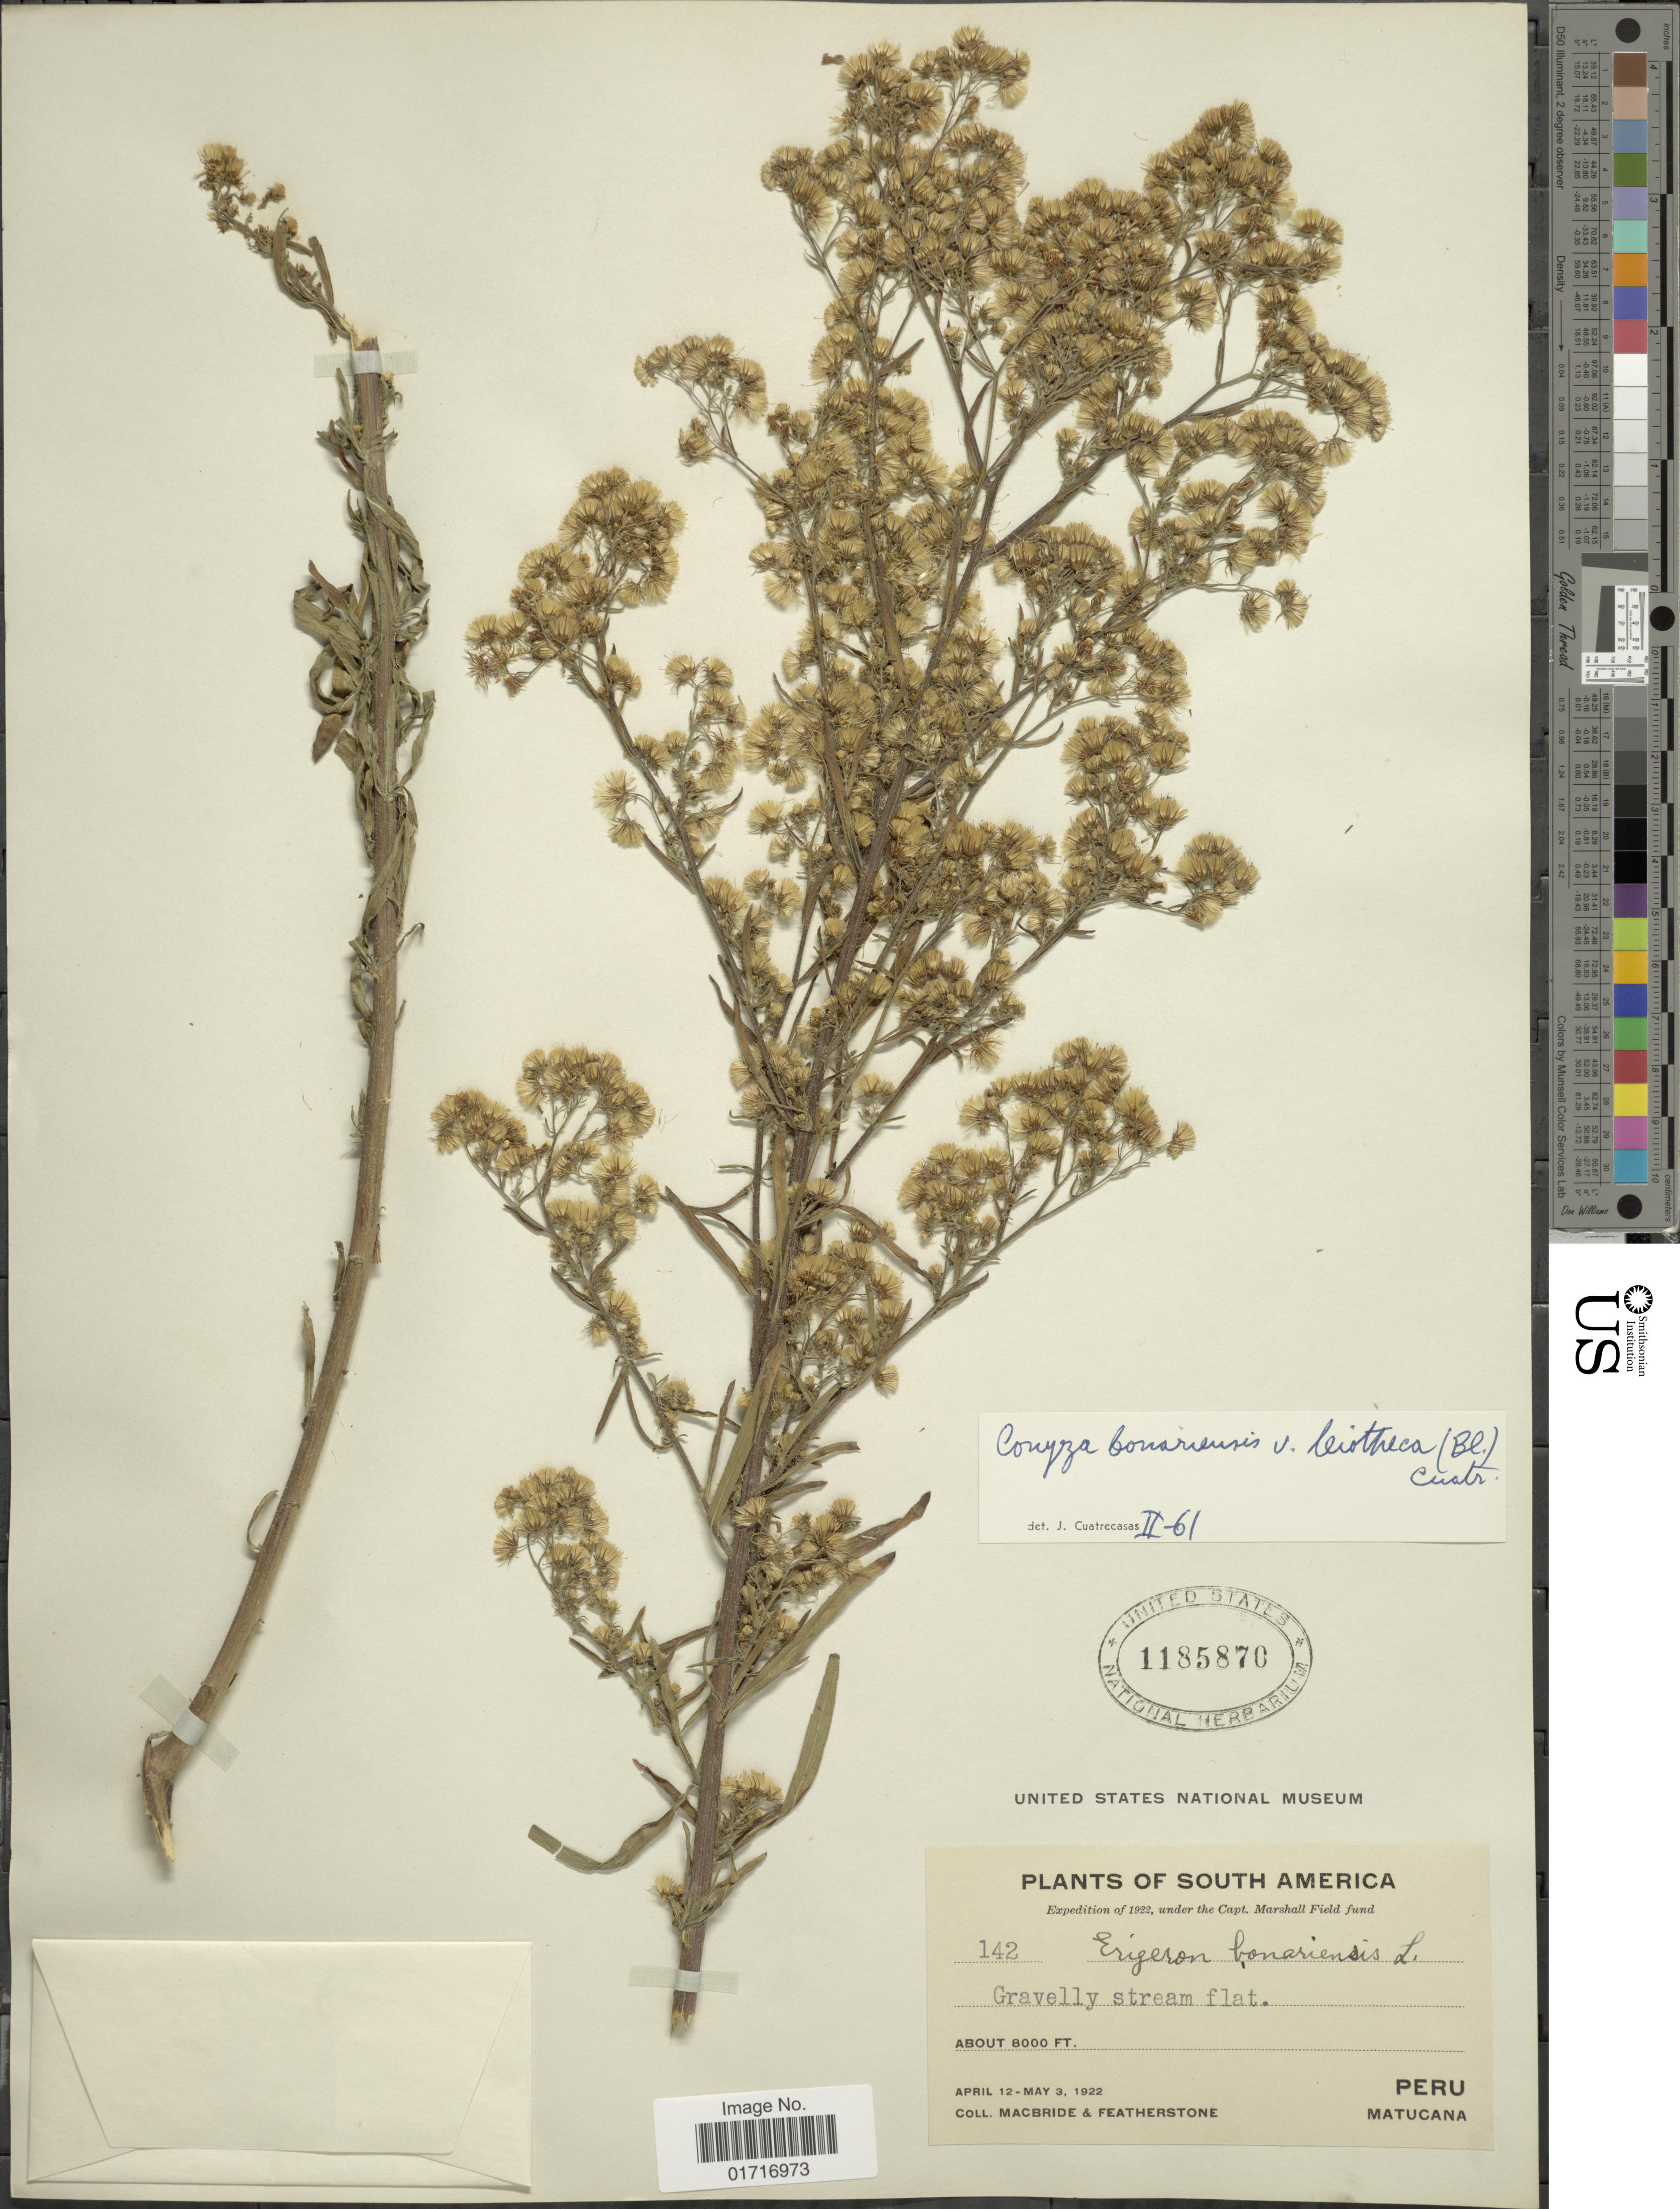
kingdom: Plantae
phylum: Tracheophyta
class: Magnoliopsida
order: Asterales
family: Asteraceae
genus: Conyza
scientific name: Conyza bonariensis var. leiotheca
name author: (S.F. Blake) Cuatrec.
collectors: Macbride, -- & -. Featherstone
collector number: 142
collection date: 1922-04-12/1922-05-03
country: Peru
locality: Peru, Matucana,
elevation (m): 2438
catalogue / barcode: US 1185870